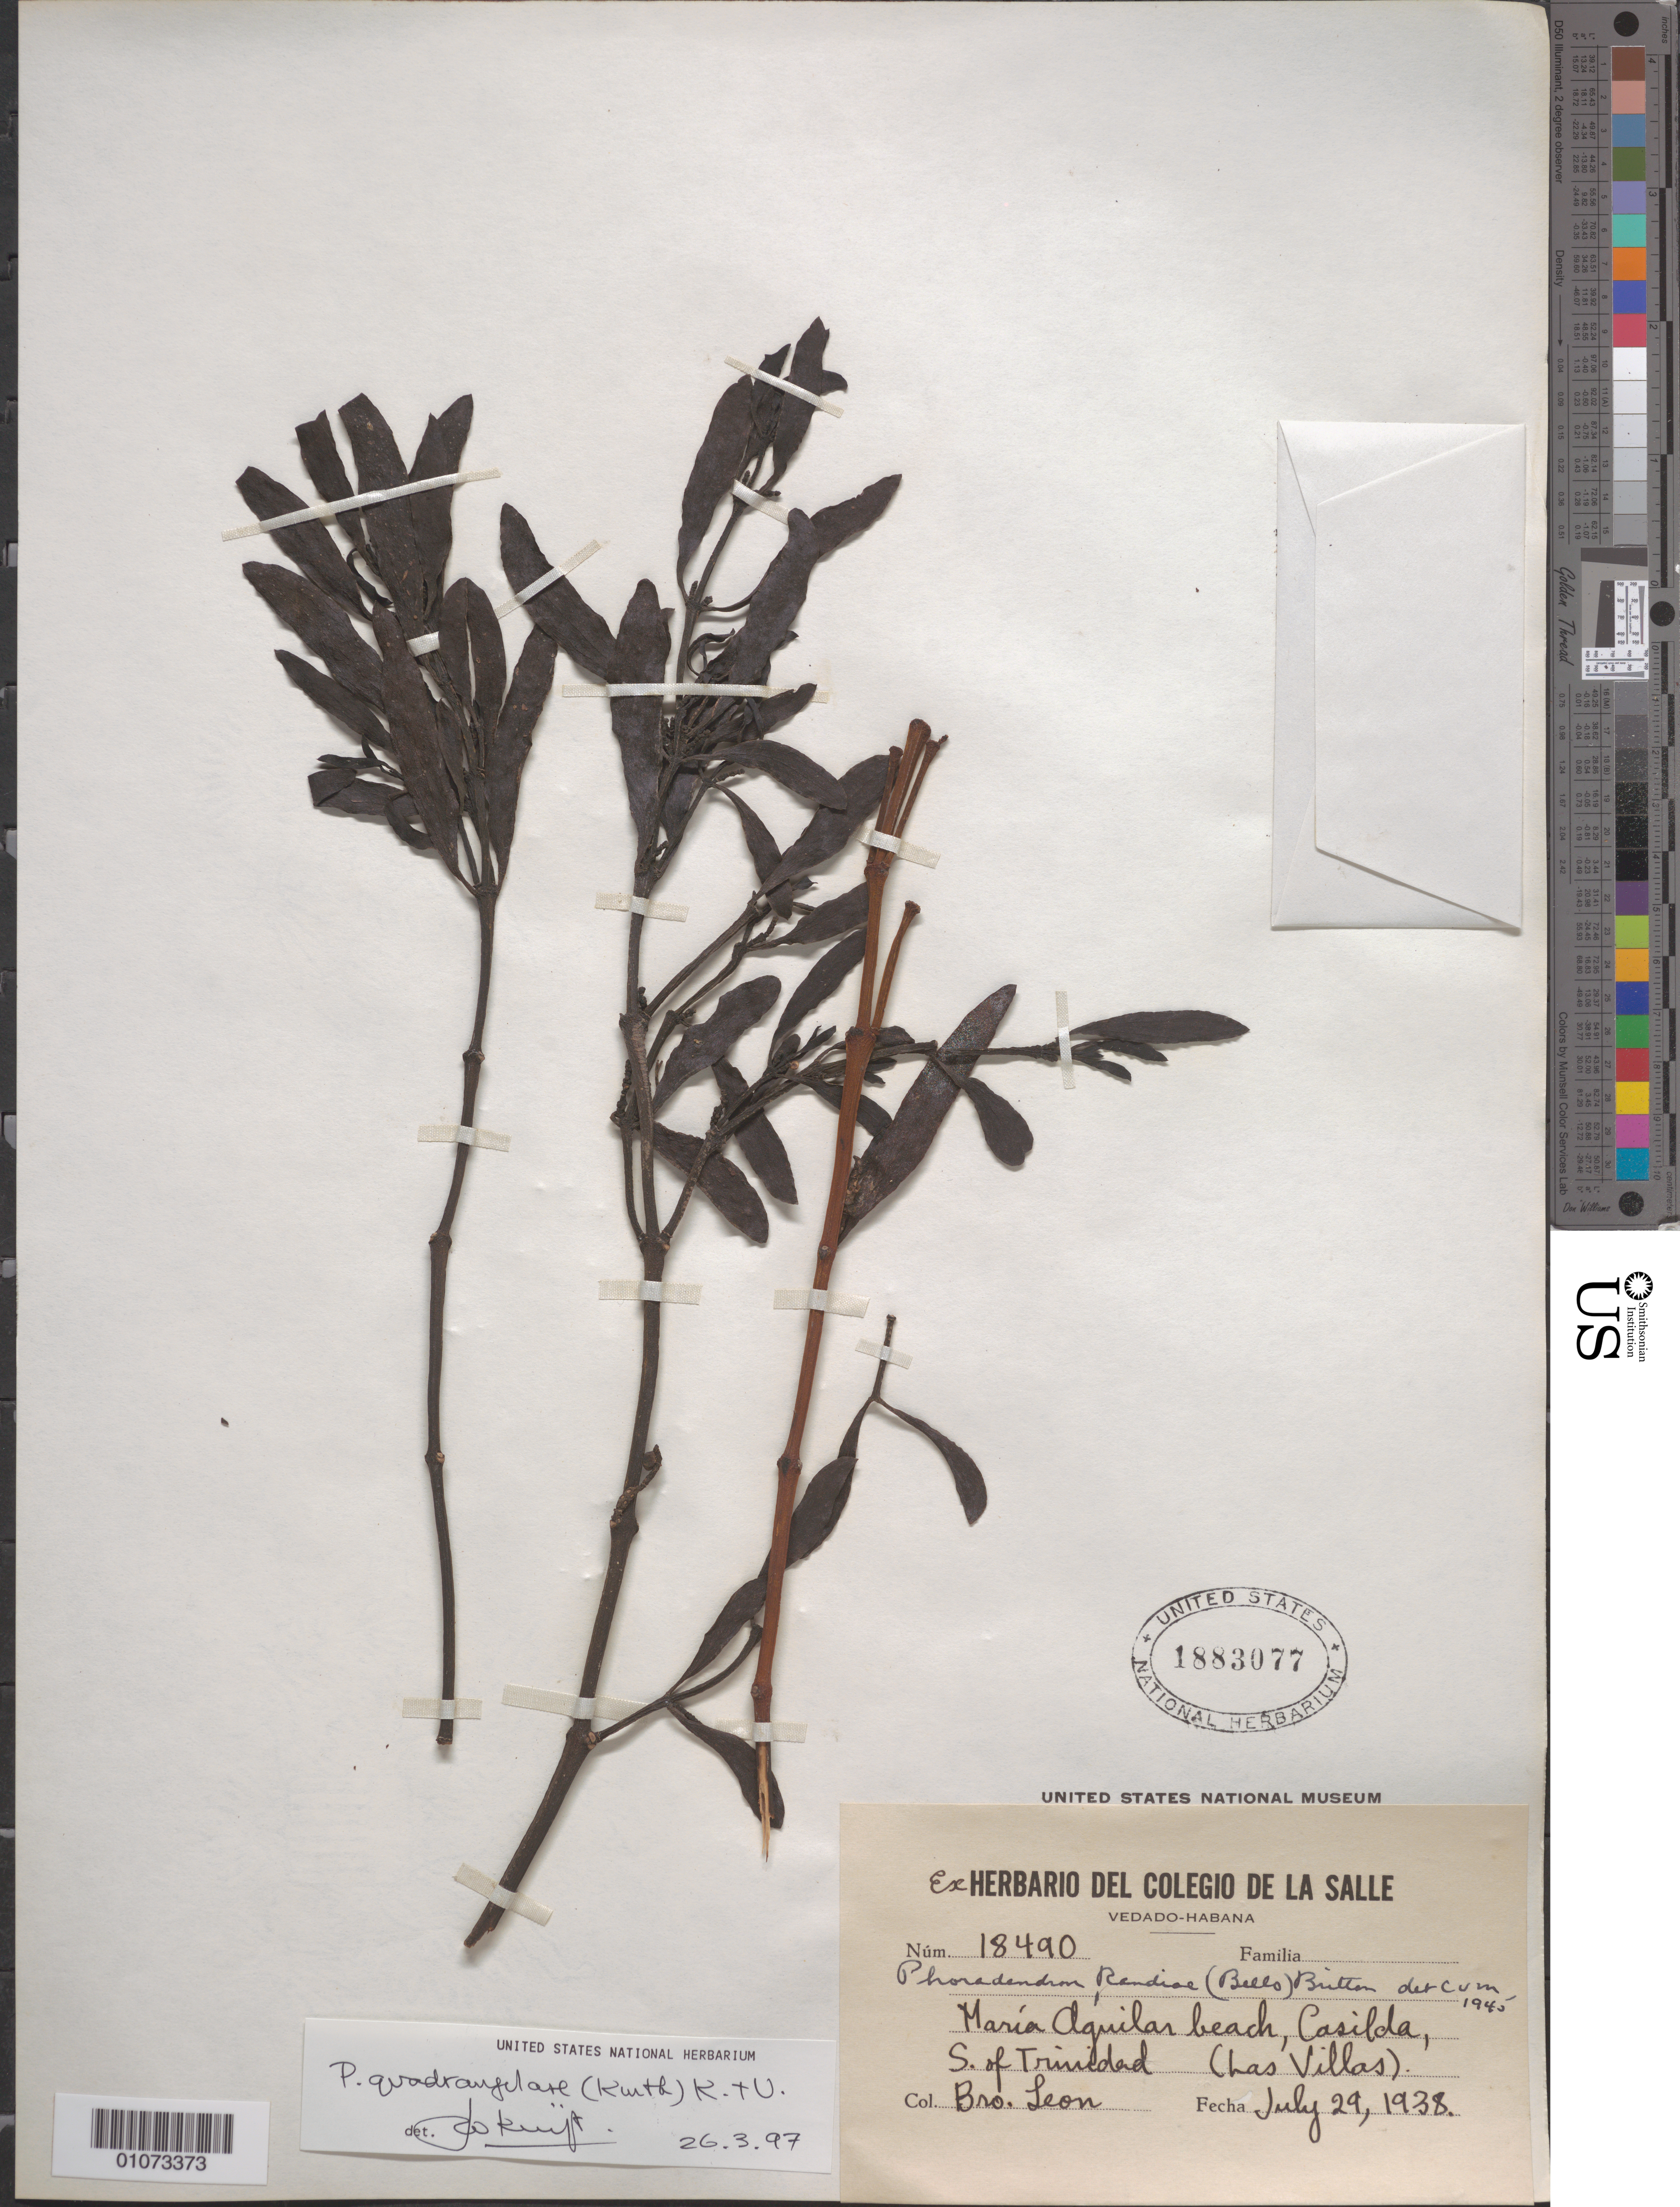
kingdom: Plantae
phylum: Tracheophyta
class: Magnoliopsida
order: Santalales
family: Viscaceae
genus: Phoradendron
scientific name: Phoradendron quadrangulare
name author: (Kunth) Griseb.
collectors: Bro. León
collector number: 18490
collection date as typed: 29 Jul 1938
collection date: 1938-07-29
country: Cuba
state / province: Las Villas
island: Cuba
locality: S of Trinidad, Casilda, Maria Aguilar beach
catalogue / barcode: US 1883077